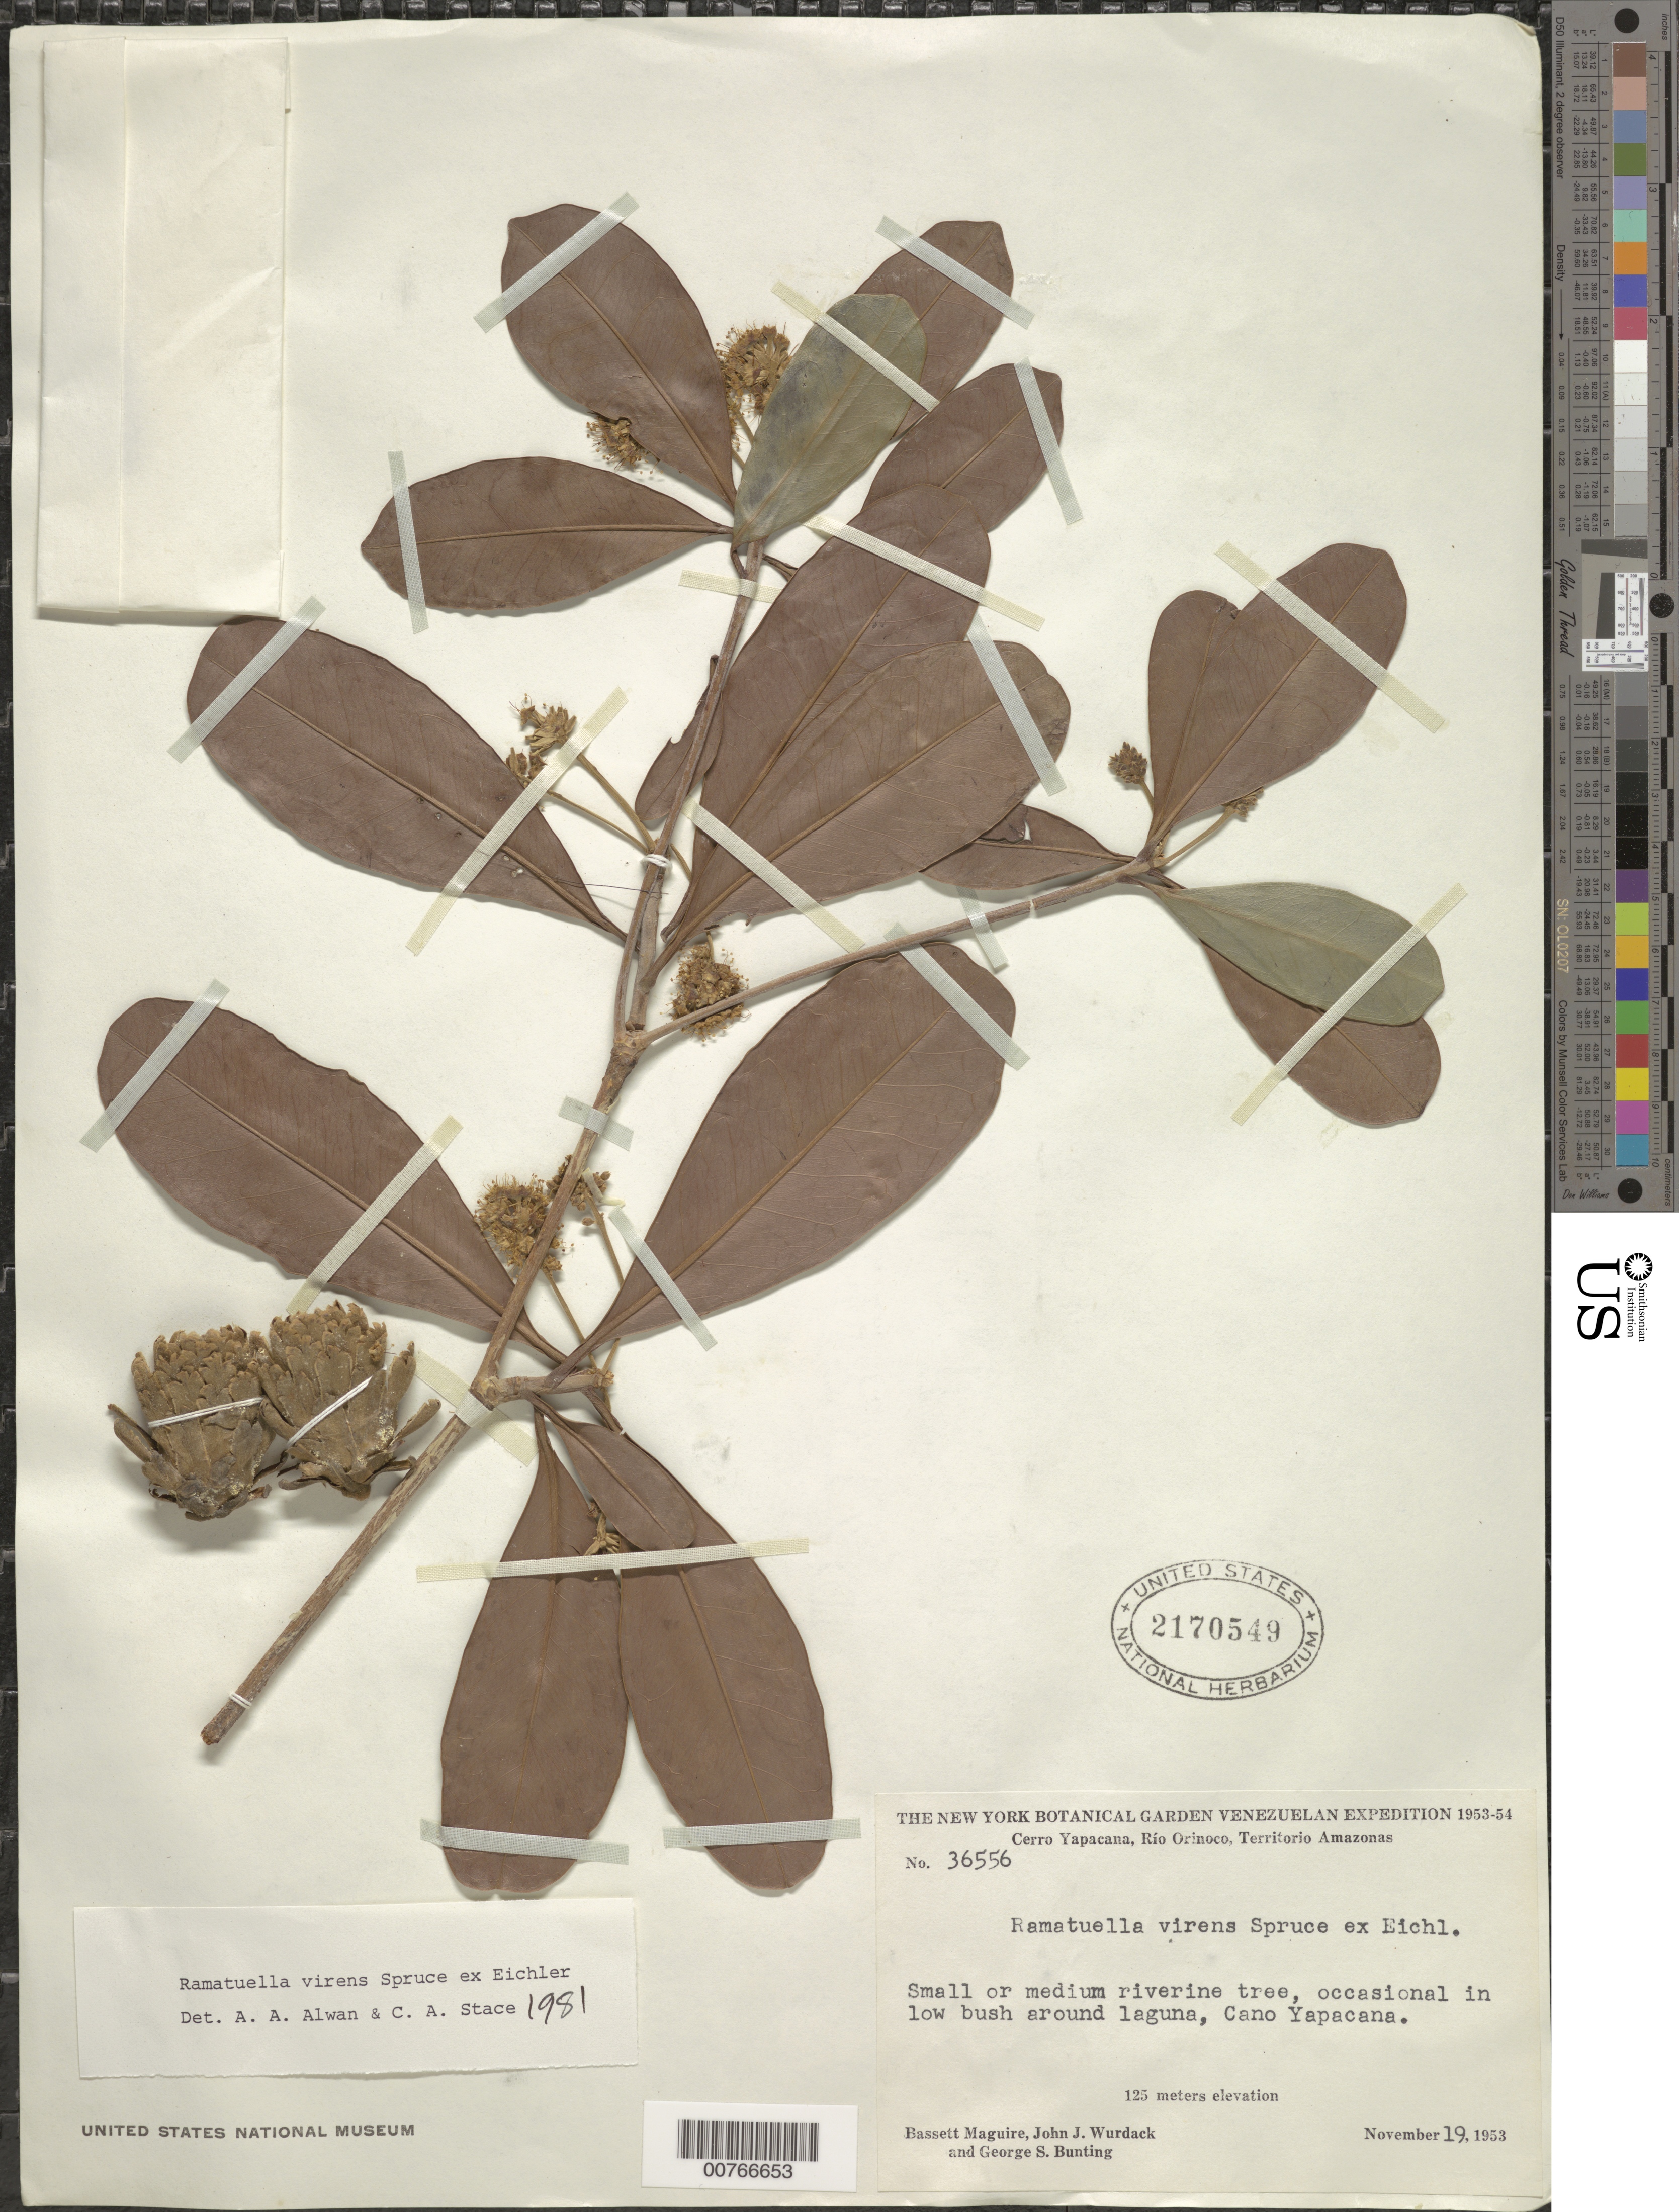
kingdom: Plantae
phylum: Tracheophyta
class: Magnoliopsida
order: Myrtales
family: Combretaceae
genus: Terminalia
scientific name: Terminalia virens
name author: (Spruce ex Eichler) Alwan & Stace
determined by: Alwan, A. R.; Stace, C. A.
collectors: B. Maguire, J. J. Wurdack & G. S. Bunting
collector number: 36556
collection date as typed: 19-Nov-53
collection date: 1953-11-19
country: Venezuela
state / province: Amazonas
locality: Río Orinoco, Cerro Yapacána, Caño Yapacána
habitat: Low bush around lake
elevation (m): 125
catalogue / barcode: US 2170549